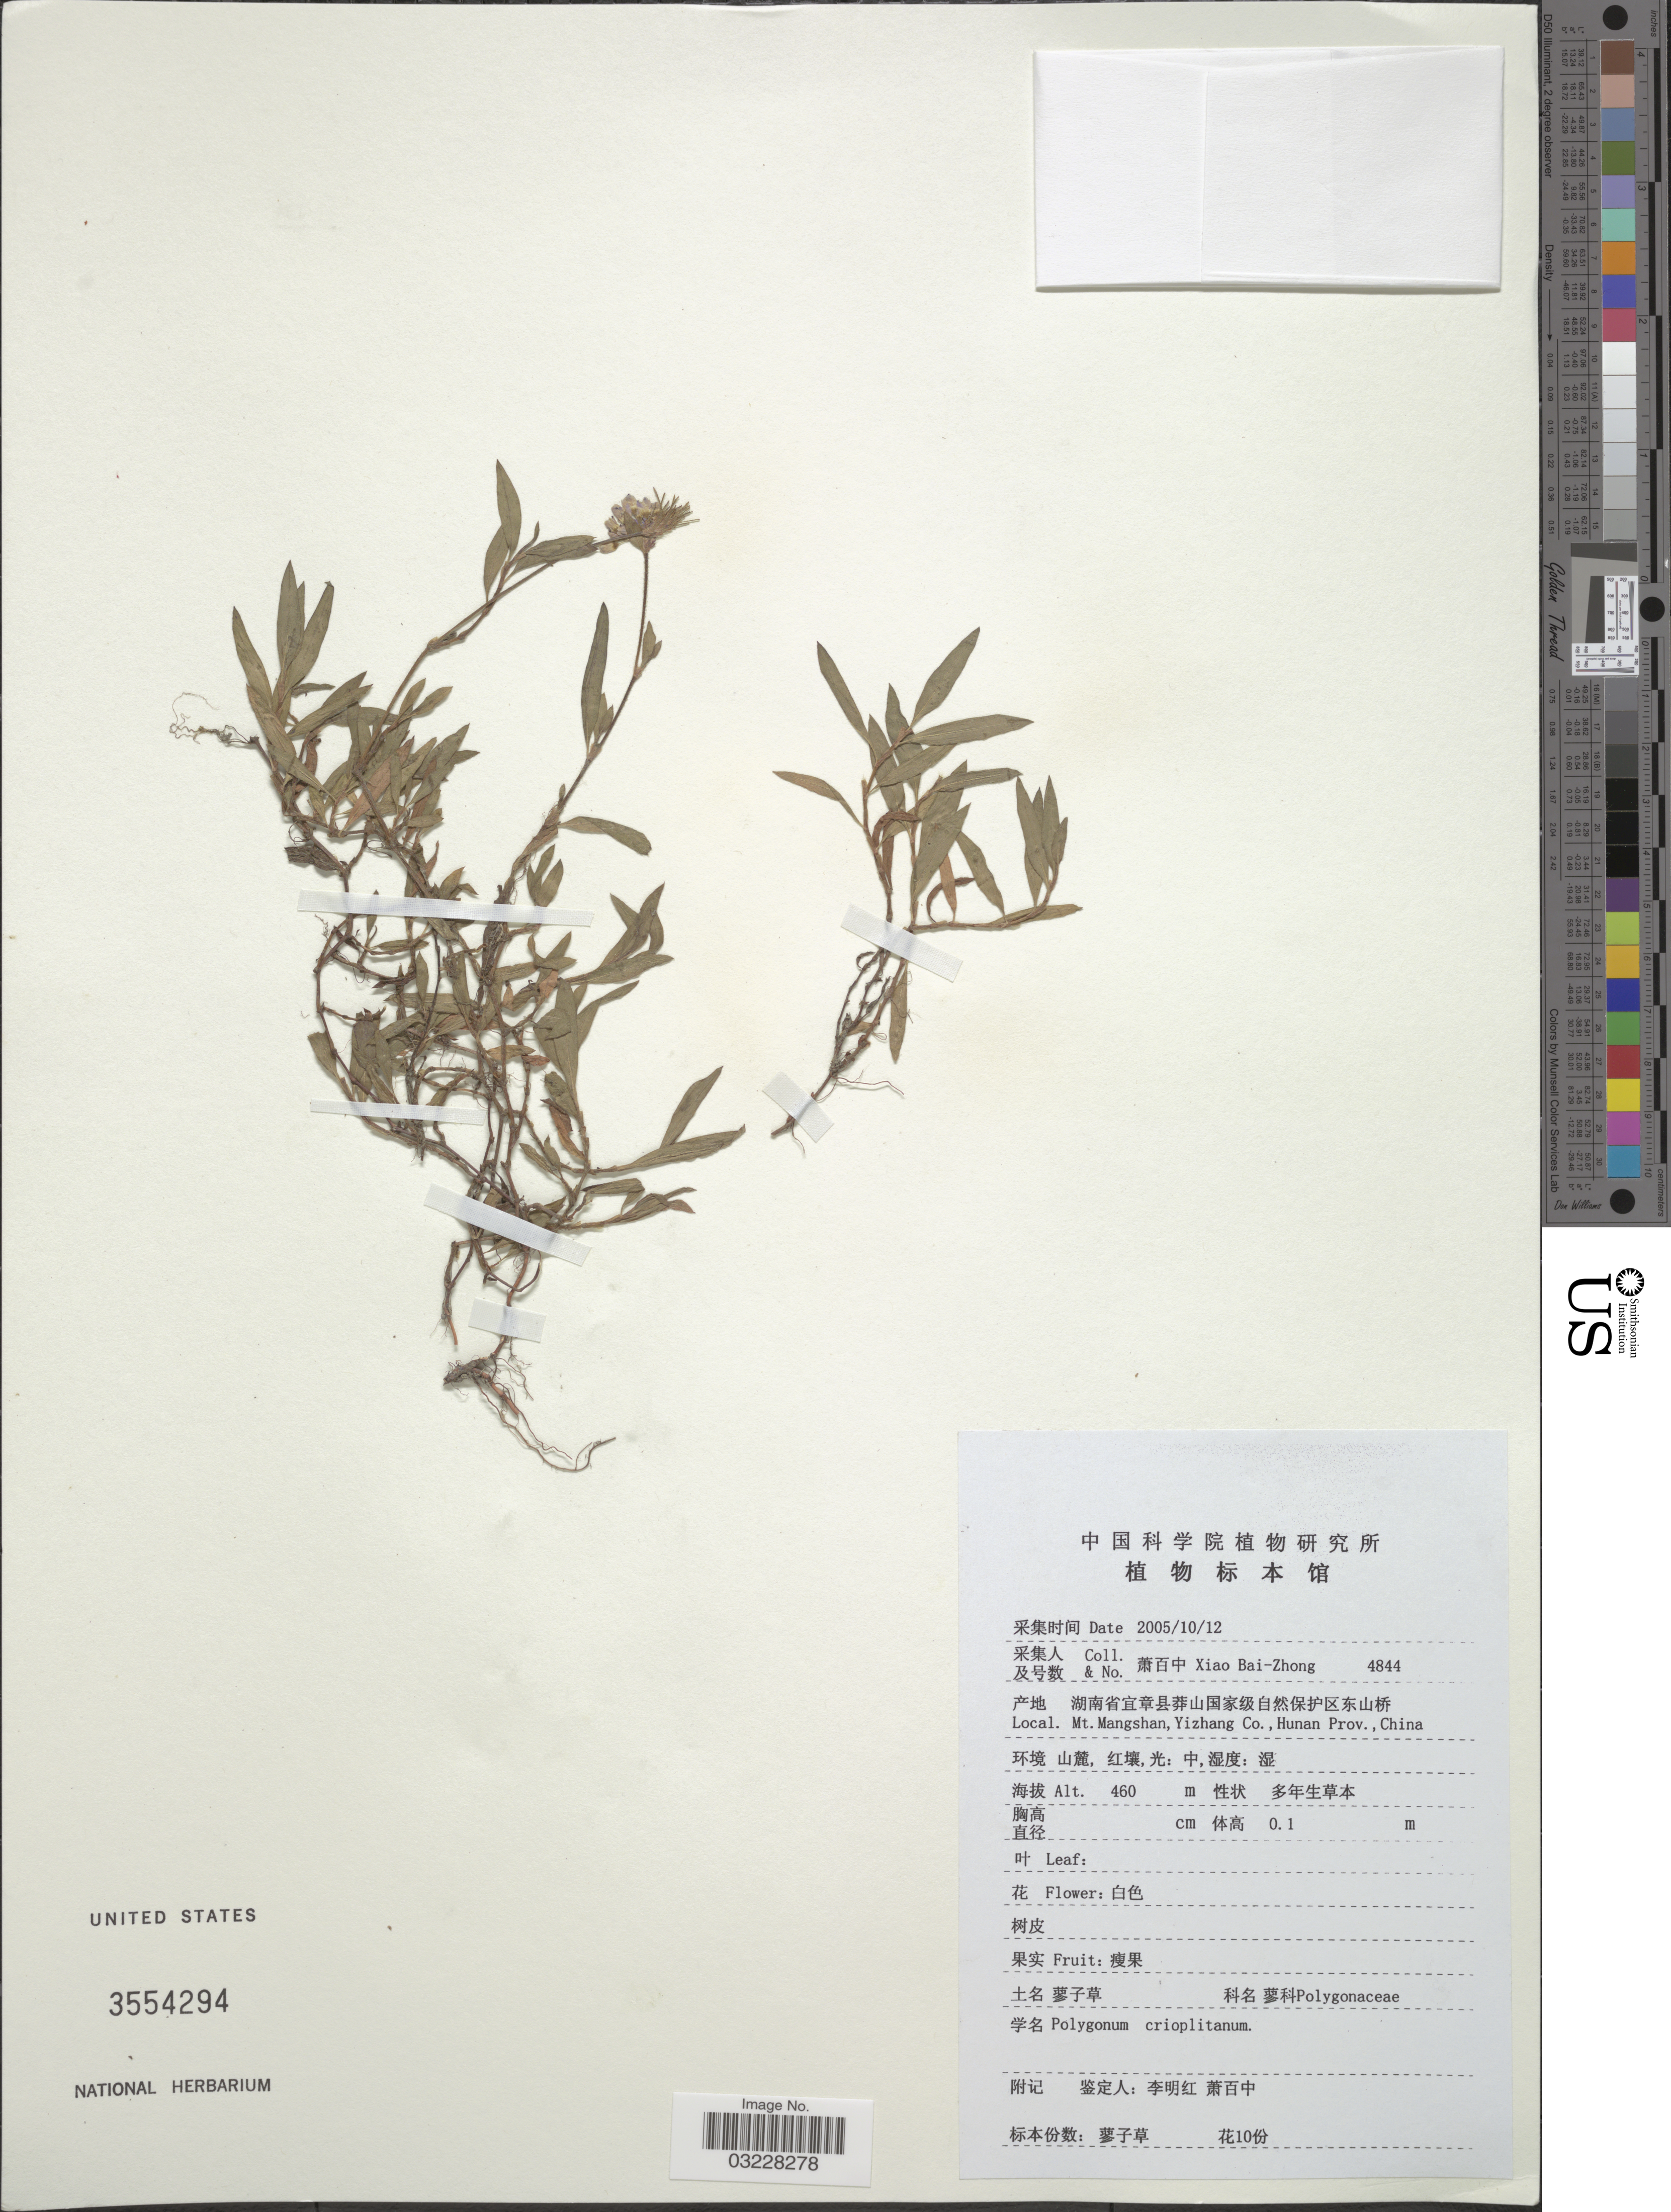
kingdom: Plantae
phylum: Tracheophyta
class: Magnoliopsida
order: Caryophyllales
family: Polygonaceae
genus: Polygonum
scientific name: Polygonum criopolitanum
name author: Hance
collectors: B. Z. Xiao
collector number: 4844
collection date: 2005-10-12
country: China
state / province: Hunan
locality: Mt. Mangshan, Yizhang Co.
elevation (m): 460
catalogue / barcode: US 3554294